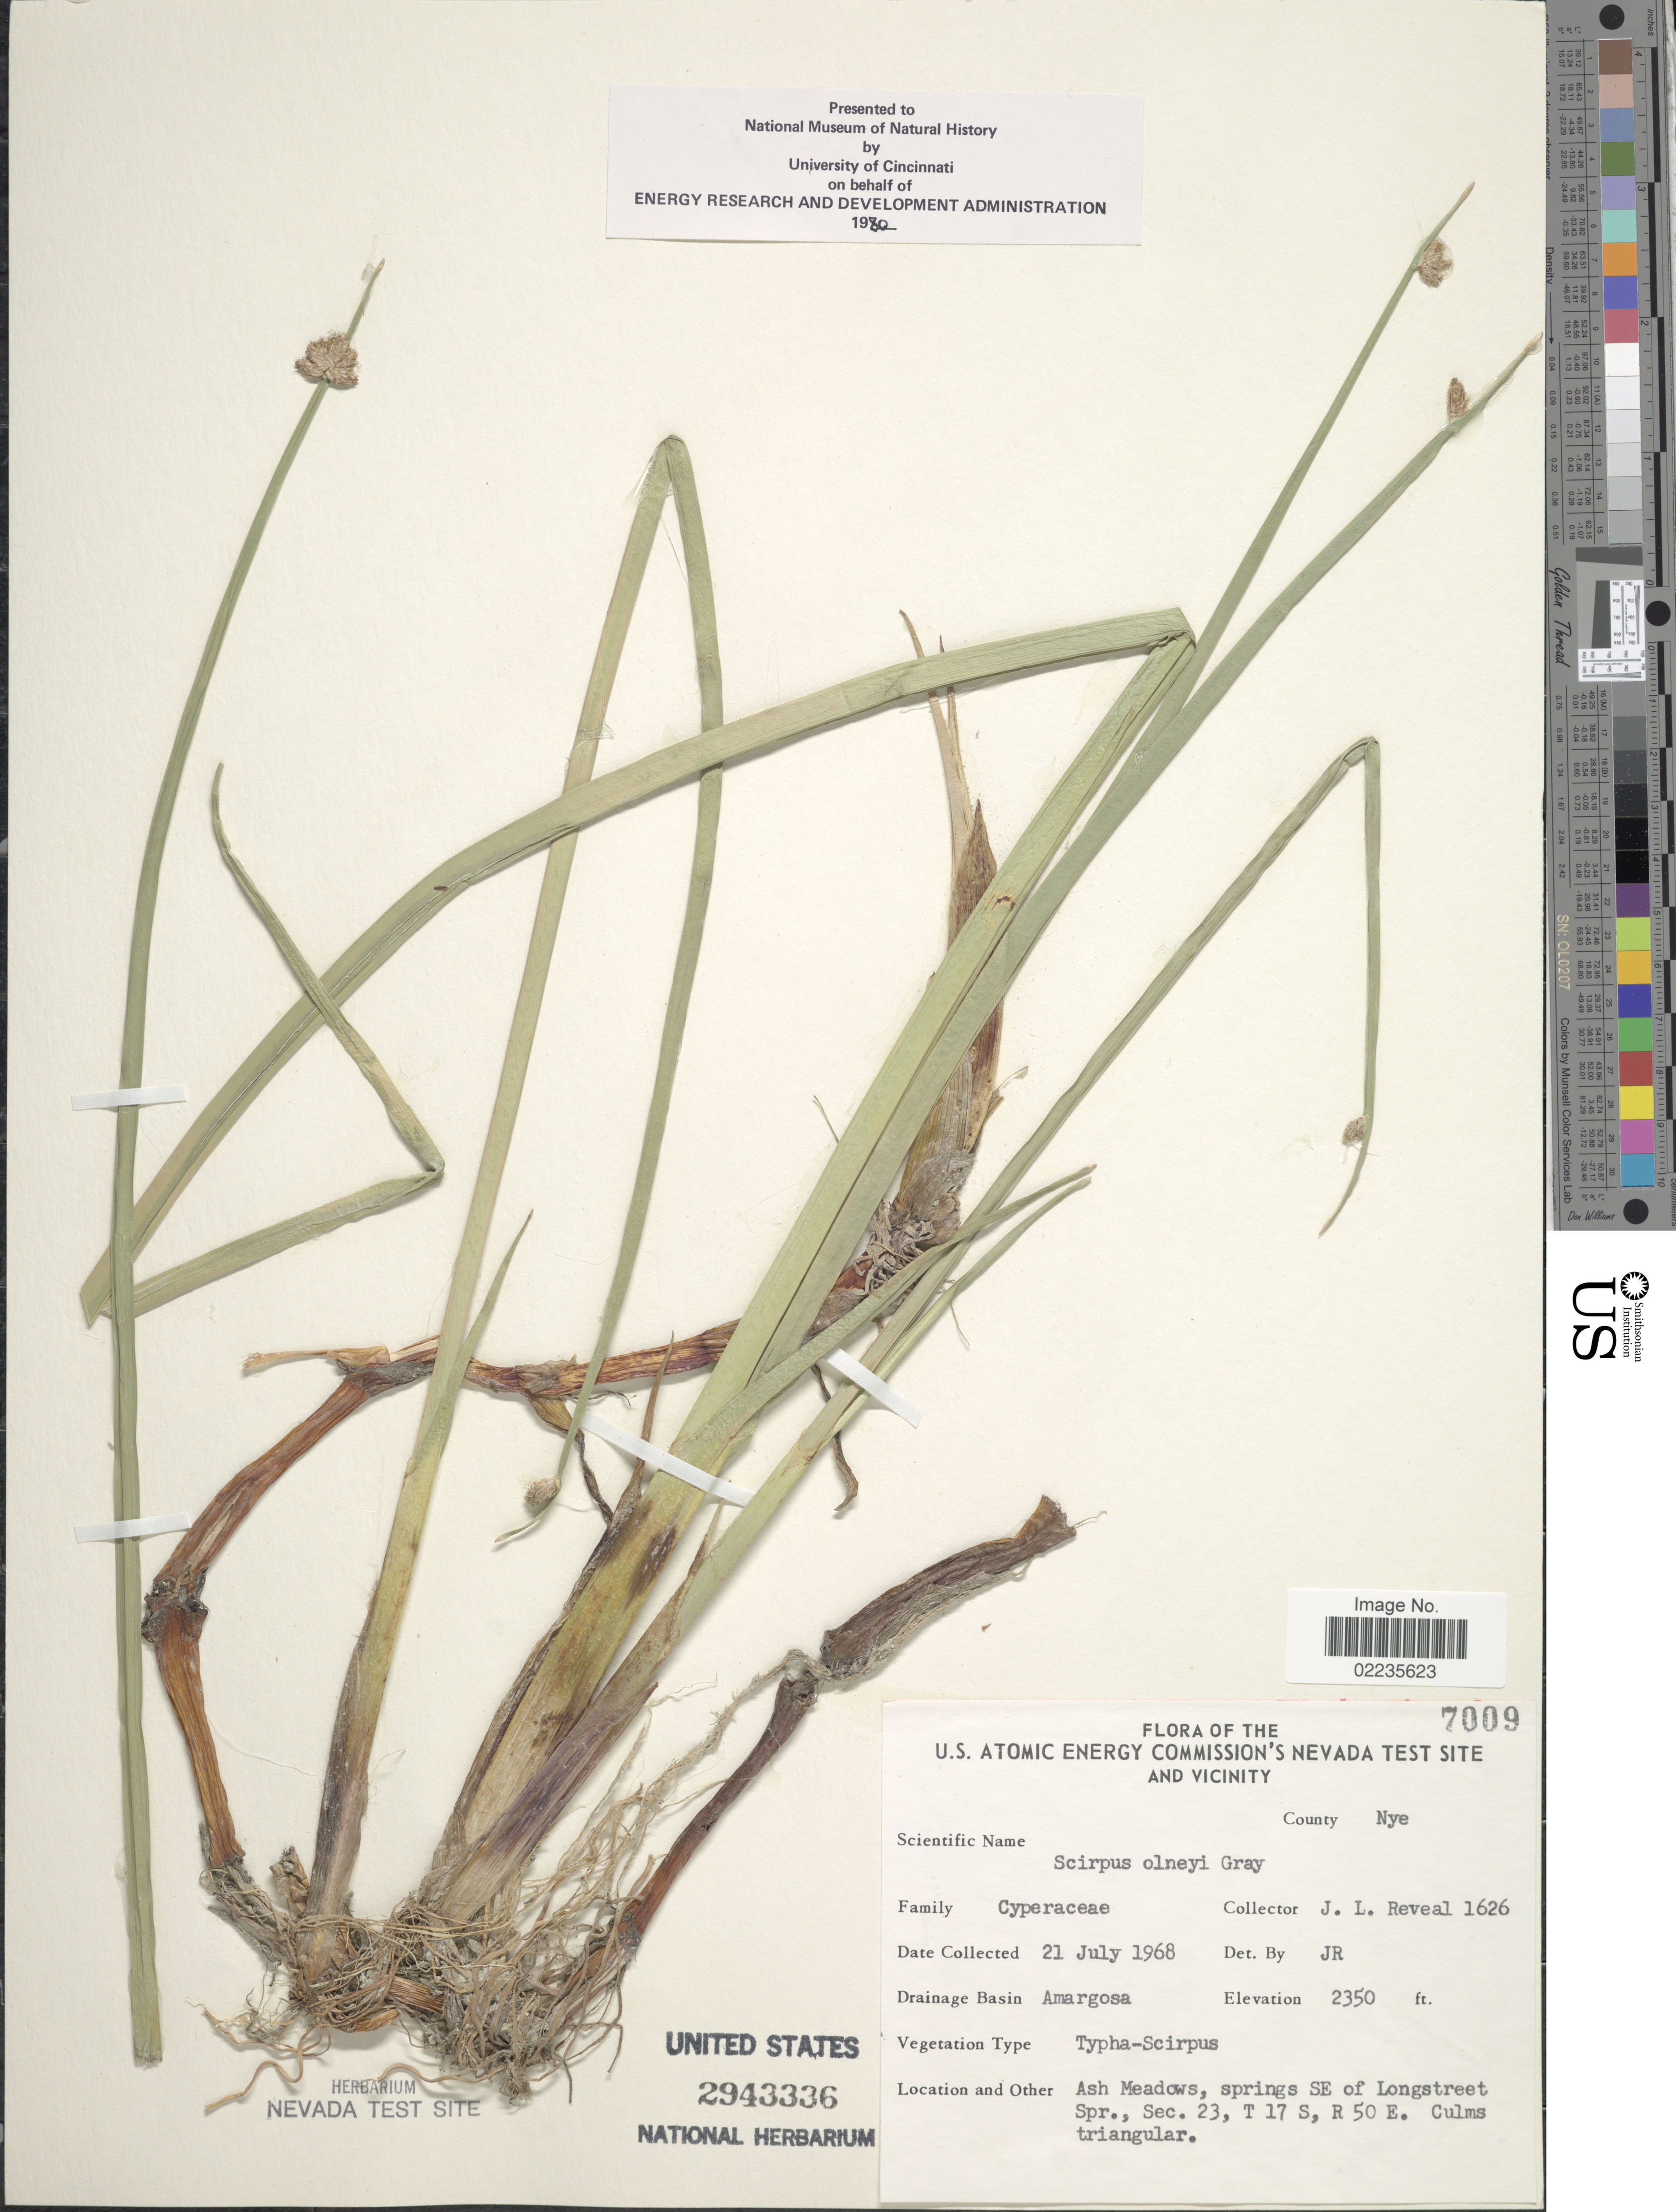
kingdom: Plantae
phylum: Tracheophyta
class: Liliopsida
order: Poales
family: Cyperaceae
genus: Schoenoplectus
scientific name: Schoenoplectus americanus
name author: (Pers.) Volkart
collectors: J. L. Reveal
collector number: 7009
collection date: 1968-07-21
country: United States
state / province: Nevada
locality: U.S. Atomic Energy Commission's Nevada Test Site and Vicinity, Drainage Basin Amargosa, Ash Meadows, springs SE of Longstreet Spr., Sec. 23, T 17 S, R 50 E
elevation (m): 716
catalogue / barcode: US 2943336